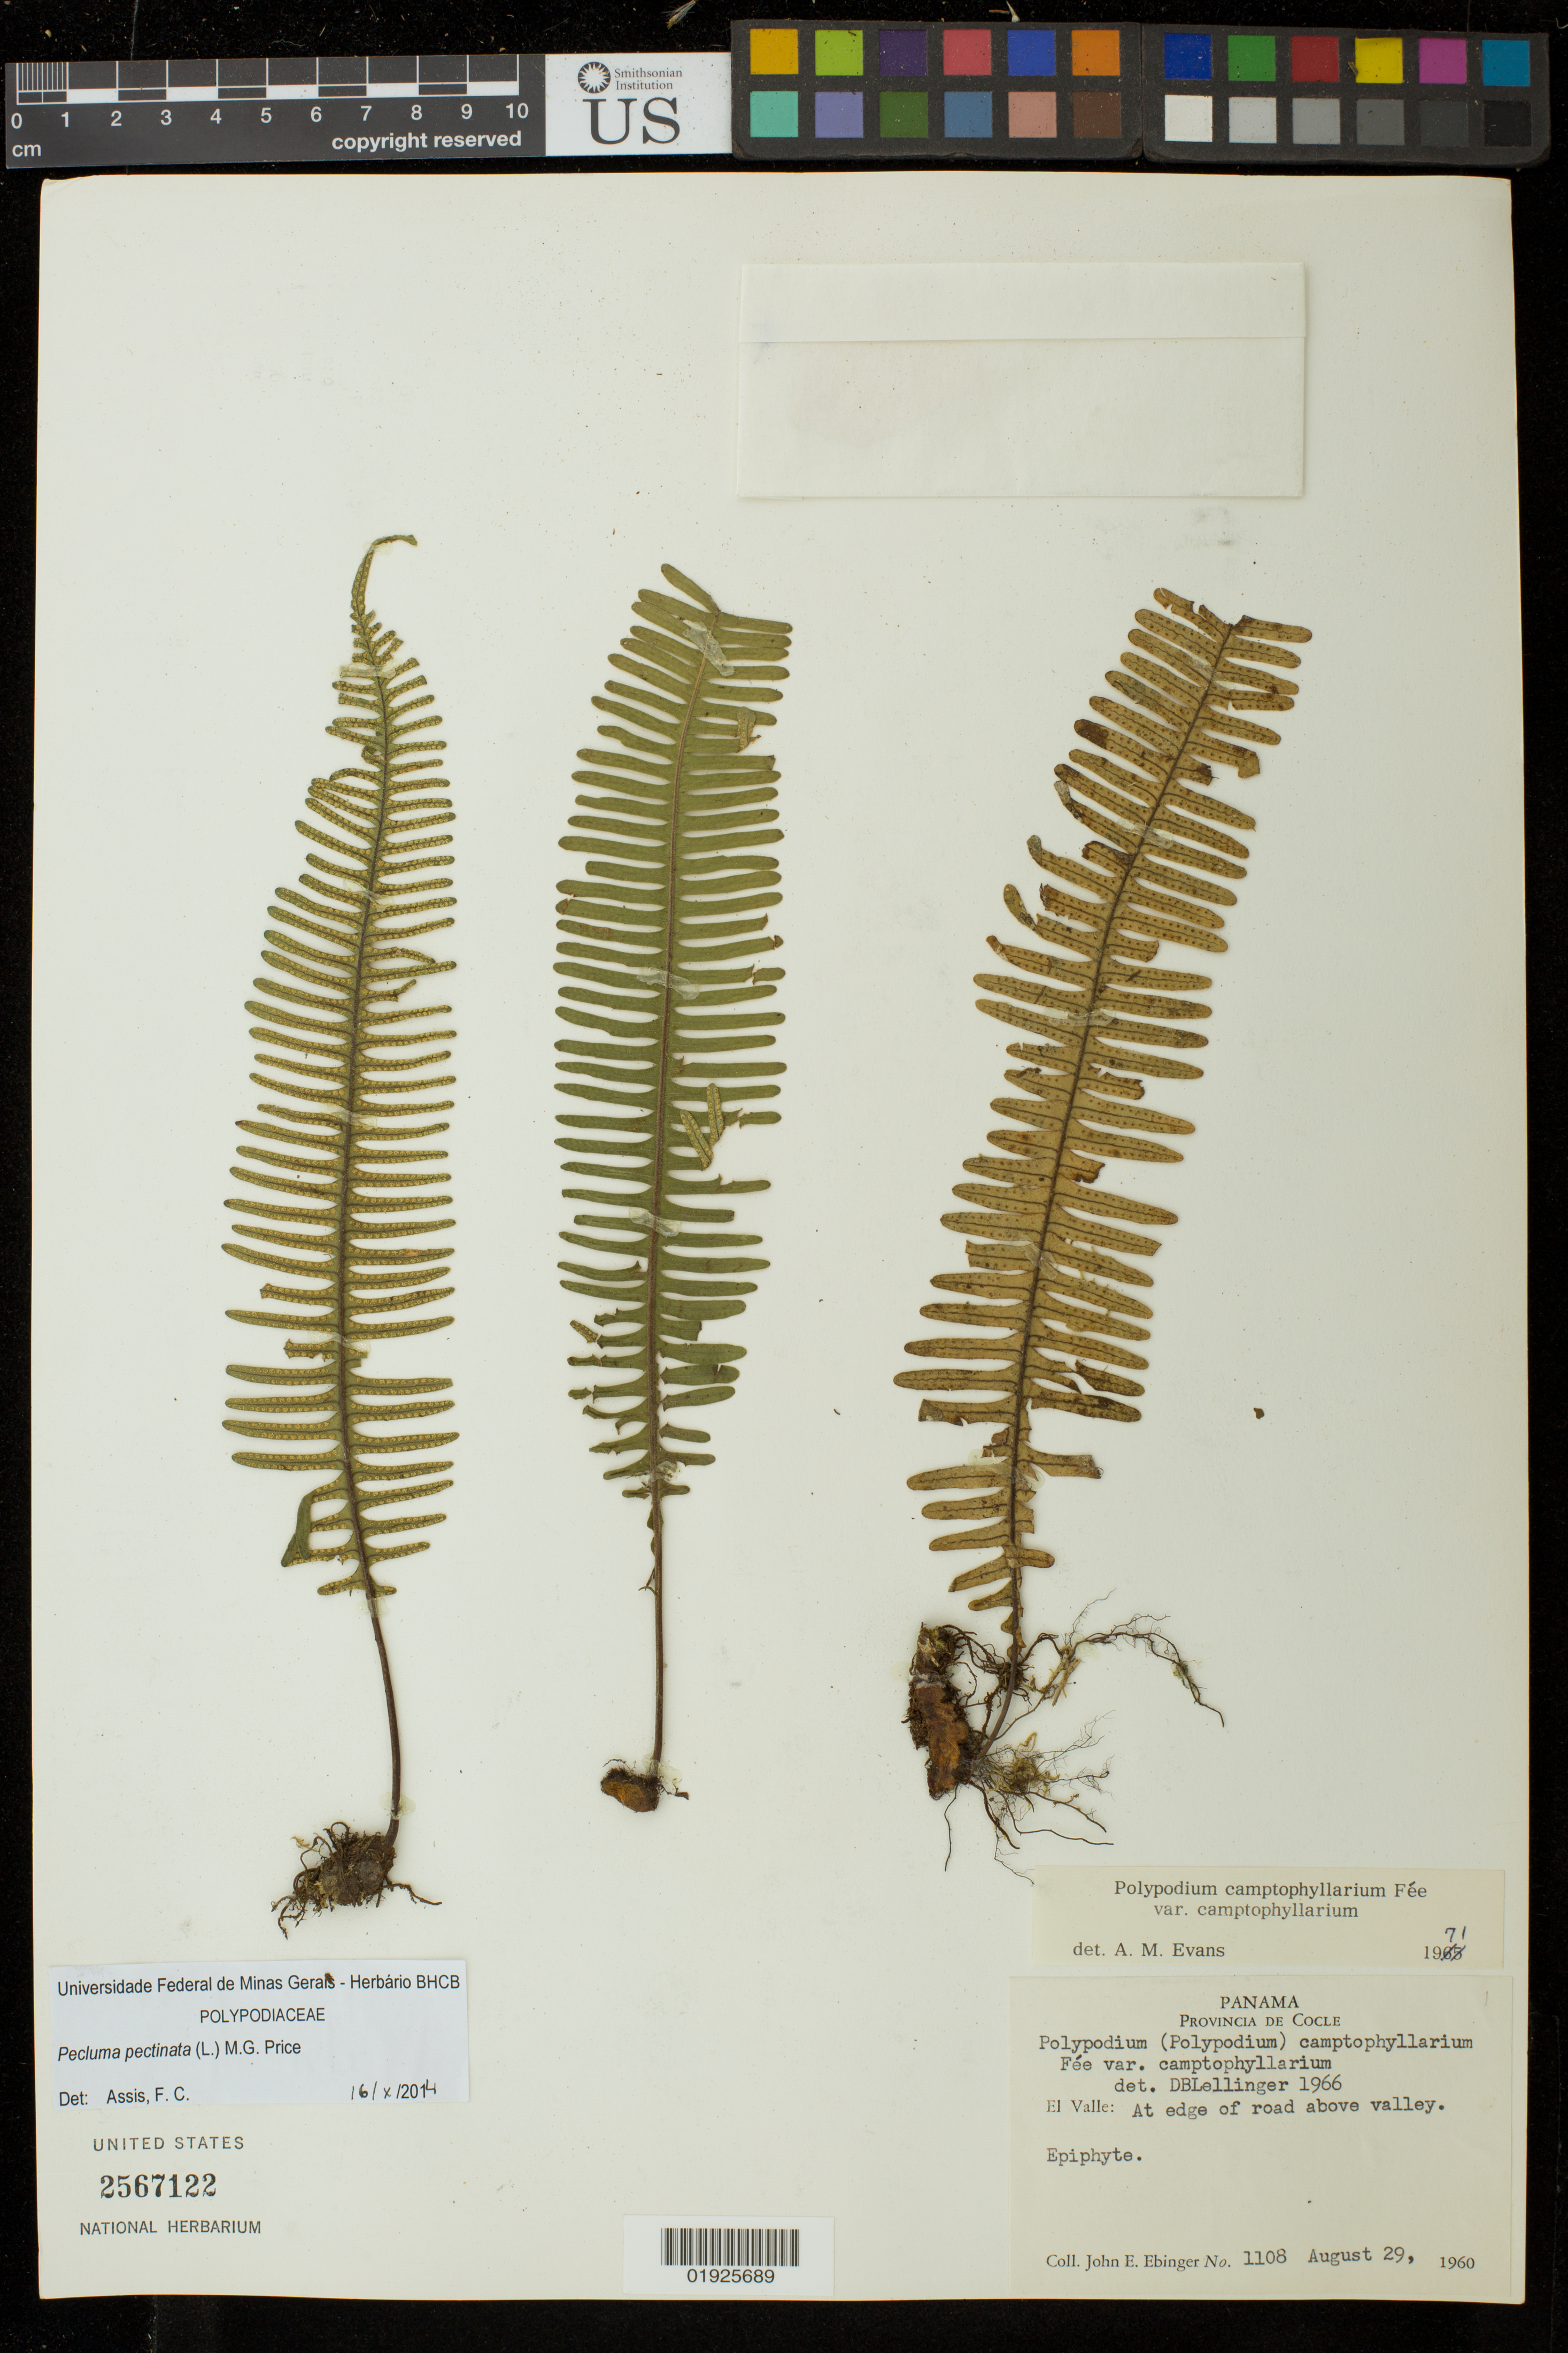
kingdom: Plantae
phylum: Tracheophyta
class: Polypodiopsida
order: Polypodiales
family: Polypodiaceae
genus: Pecluma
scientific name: Pecluma pectinata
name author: (L.) M.G. Price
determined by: Assis, F. C.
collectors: J. Ebinger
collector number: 1108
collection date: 1960-08-29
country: Panama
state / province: Coclé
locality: El Valle.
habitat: At edge of road above valley.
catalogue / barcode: US 2567122